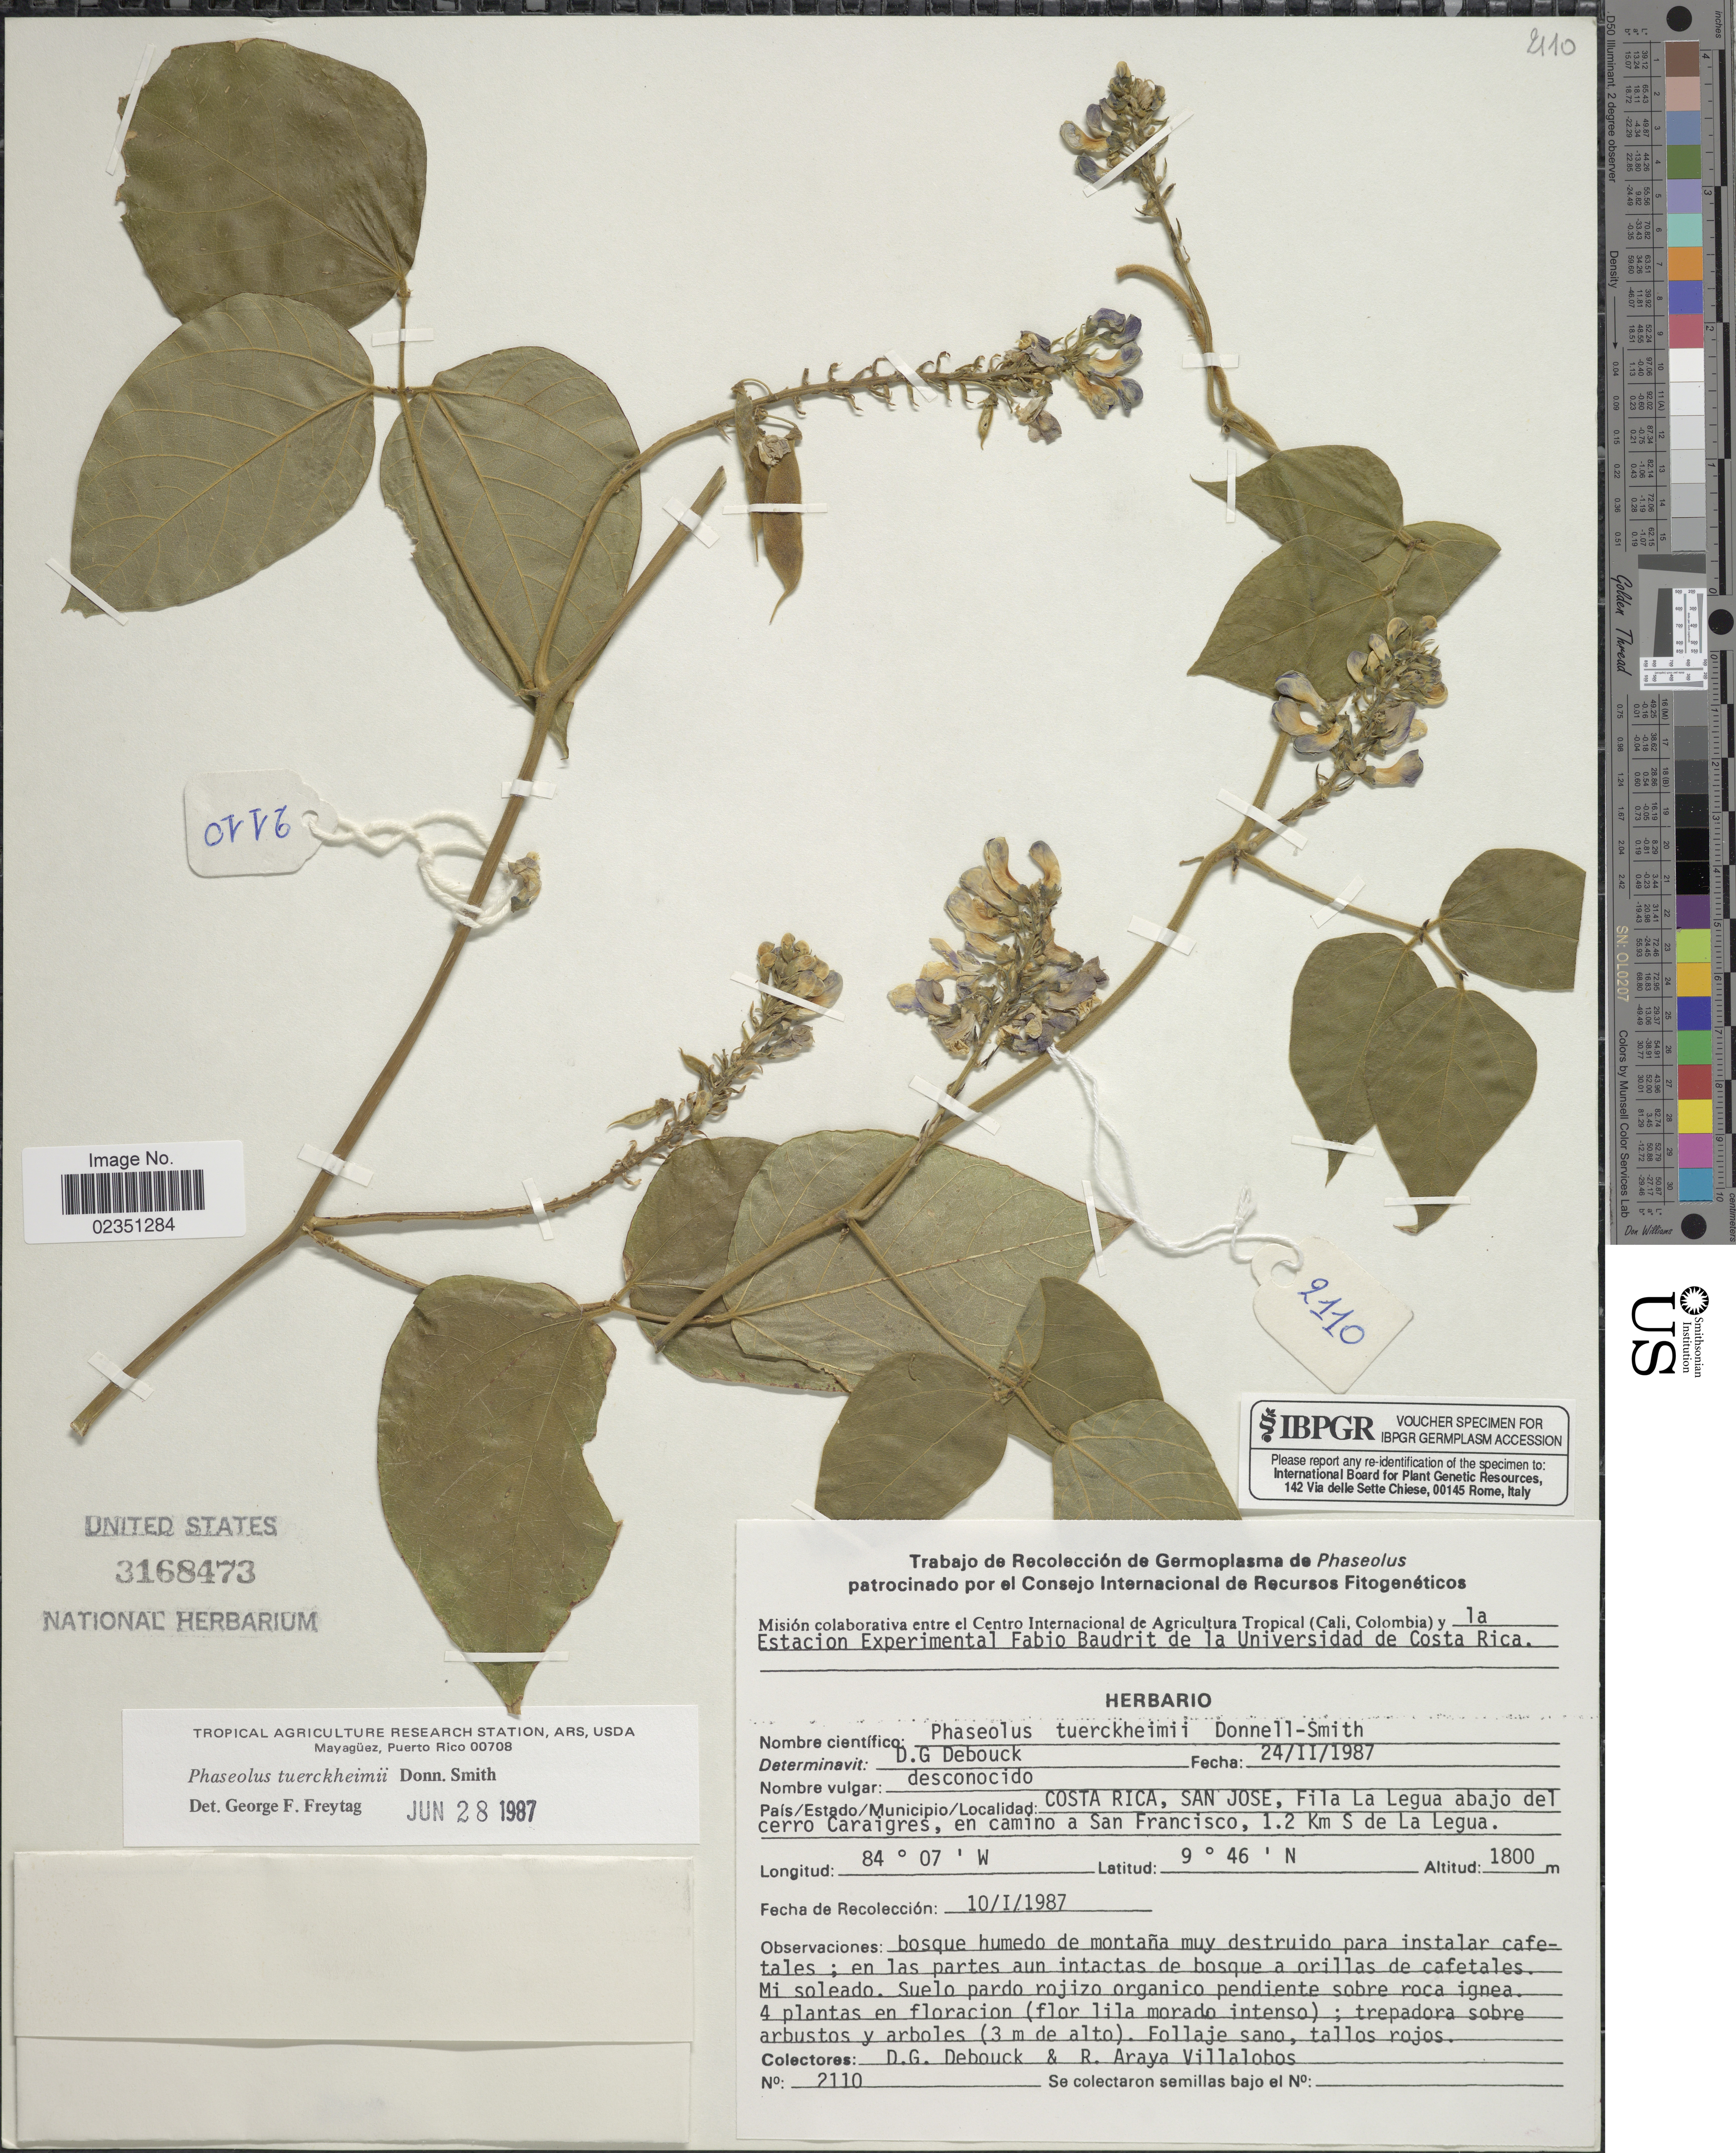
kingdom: Plantae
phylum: Tracheophyta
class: Magnoliopsida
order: Fabales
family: Fabaceae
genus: Phaseolus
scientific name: Phaseolus tuerckheimii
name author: Donn. Sm.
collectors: D. Debouck & R. Araya Villalobos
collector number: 2110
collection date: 1987-01-10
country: Costa Rica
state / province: San José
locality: Fila La Legua abajo del cerro Caraigres, em camino a San Francisco, 1.2 Km S de La Legua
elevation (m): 1800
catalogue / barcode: US 3168473